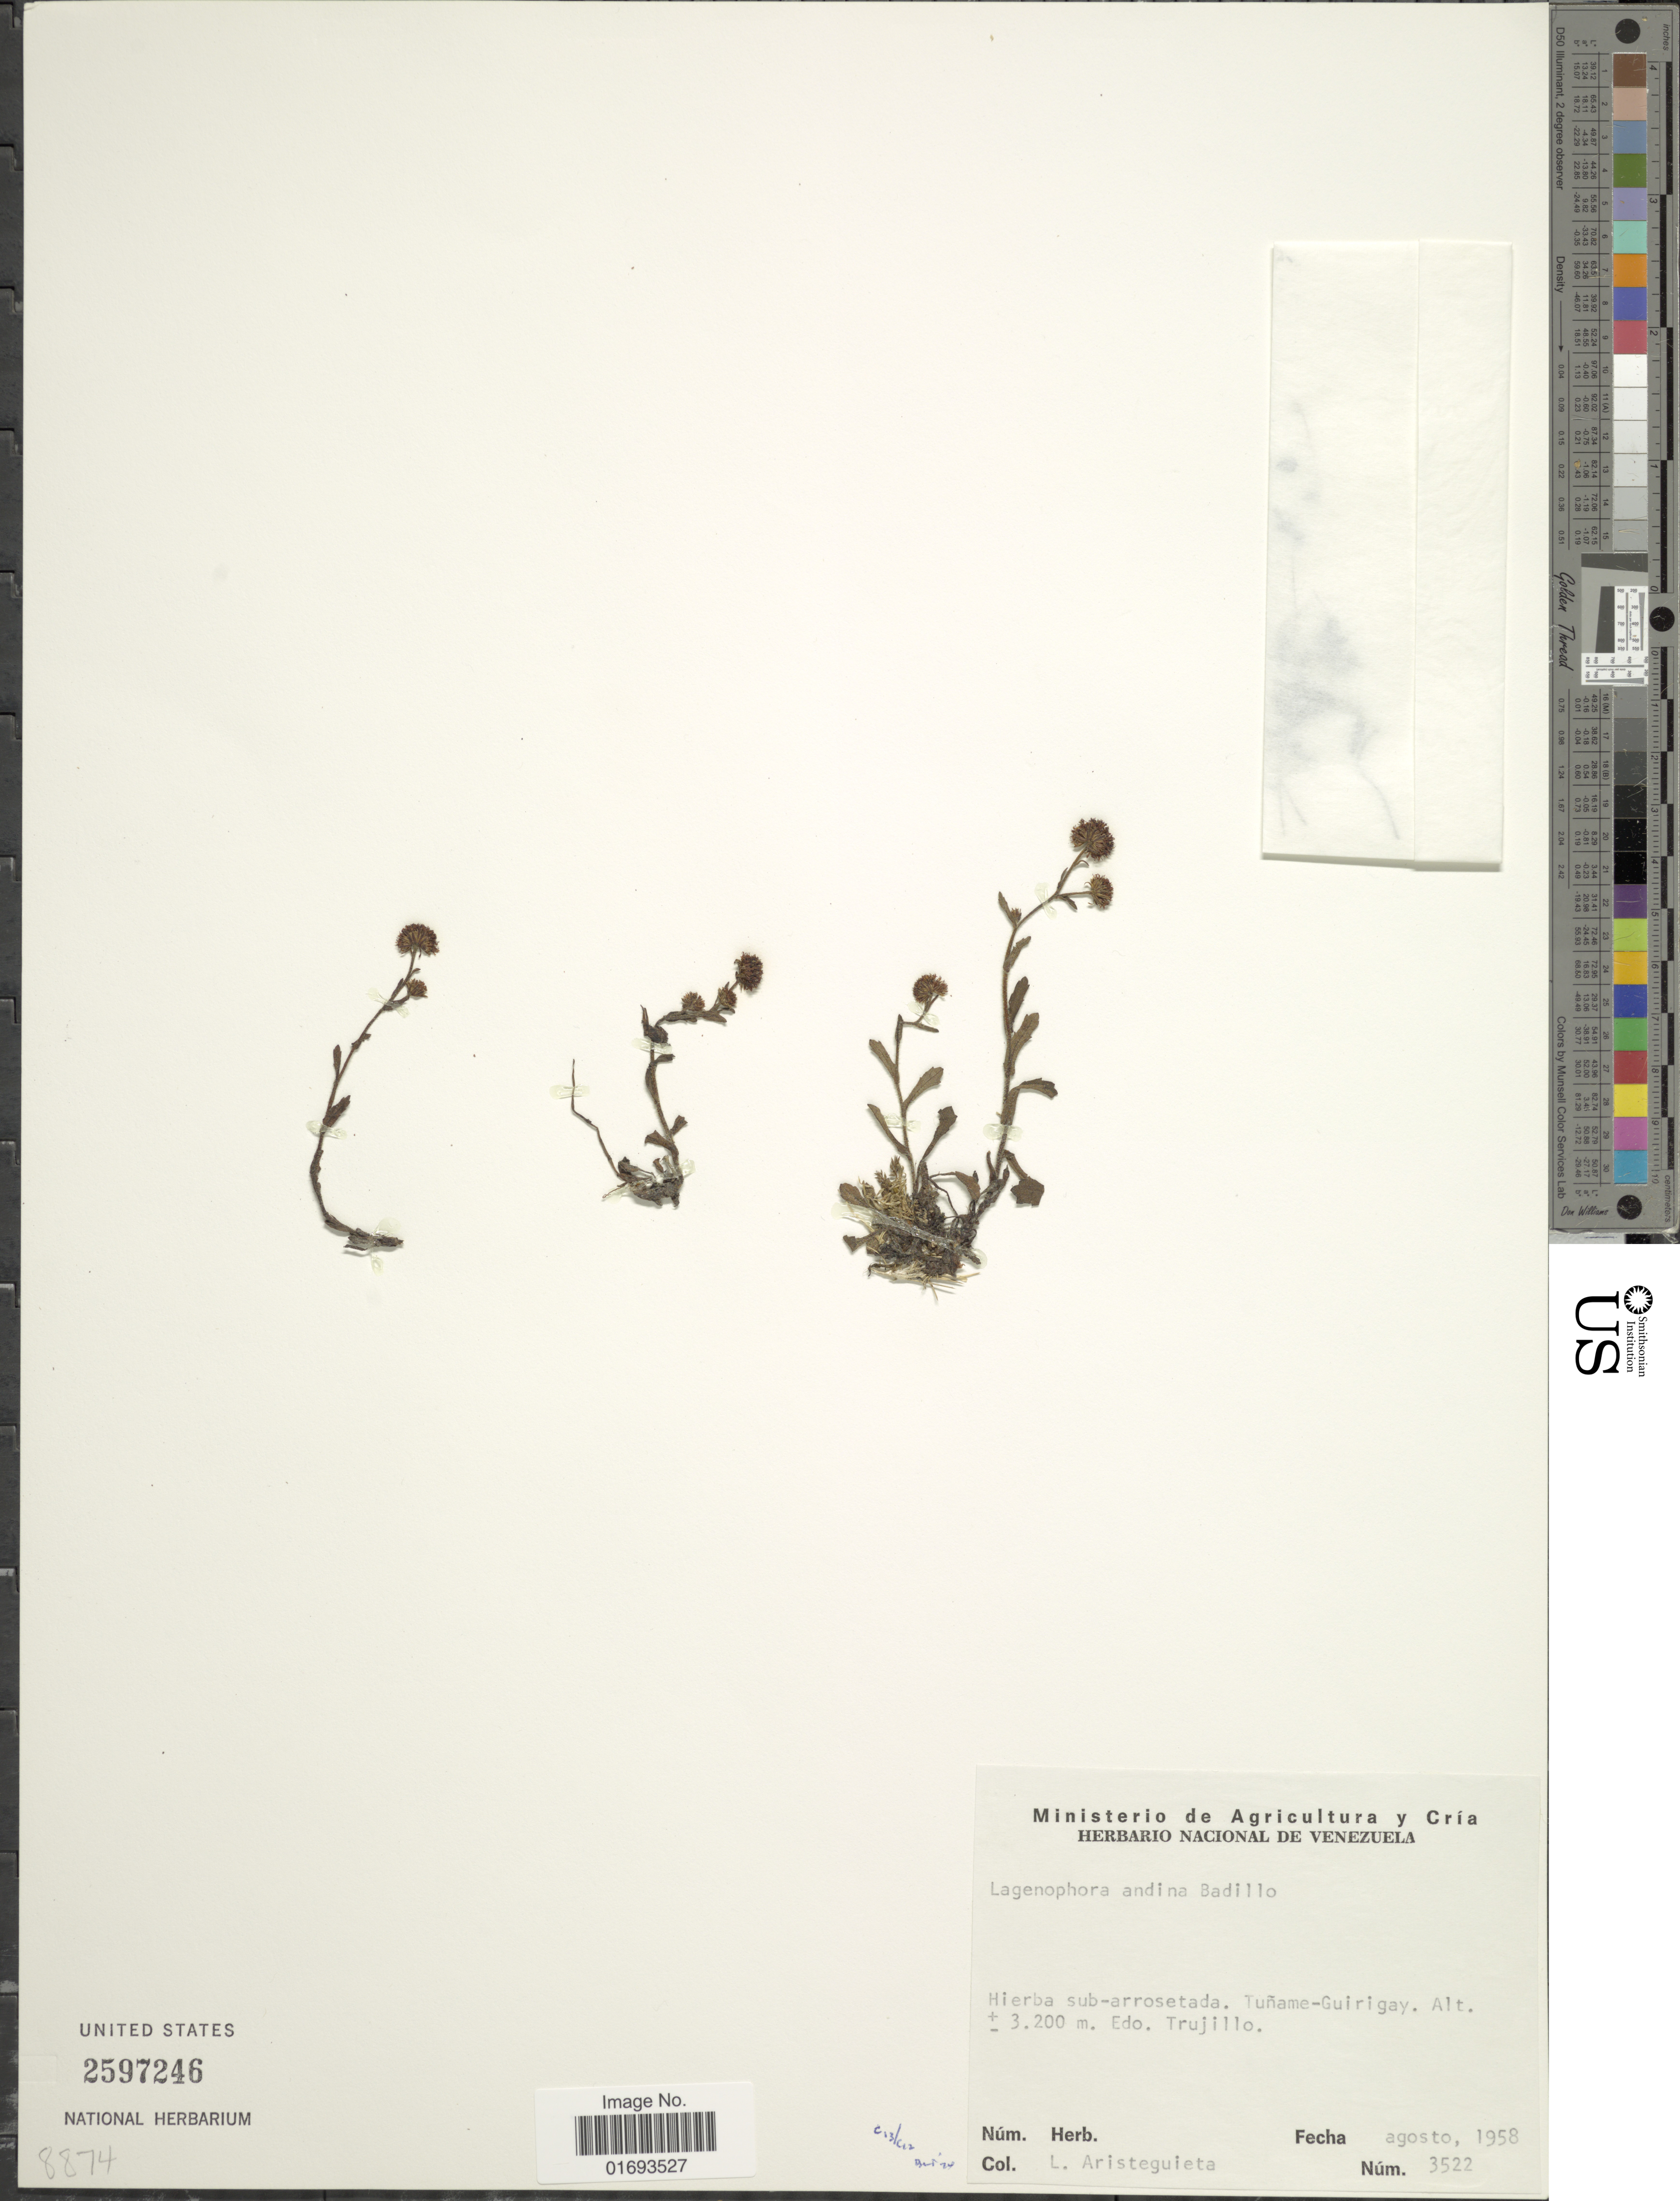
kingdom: Plantae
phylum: Tracheophyta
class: Magnoliopsida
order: Asterales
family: Asteraceae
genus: Lagenophora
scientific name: Lagenophora andina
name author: V.M. Badillo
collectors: L. Aristeguieta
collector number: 3522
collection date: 1958-08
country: Venezuela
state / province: Trujillo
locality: Tuñame-Guirigay. Edo. Trujillo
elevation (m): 3200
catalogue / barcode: US 2597246